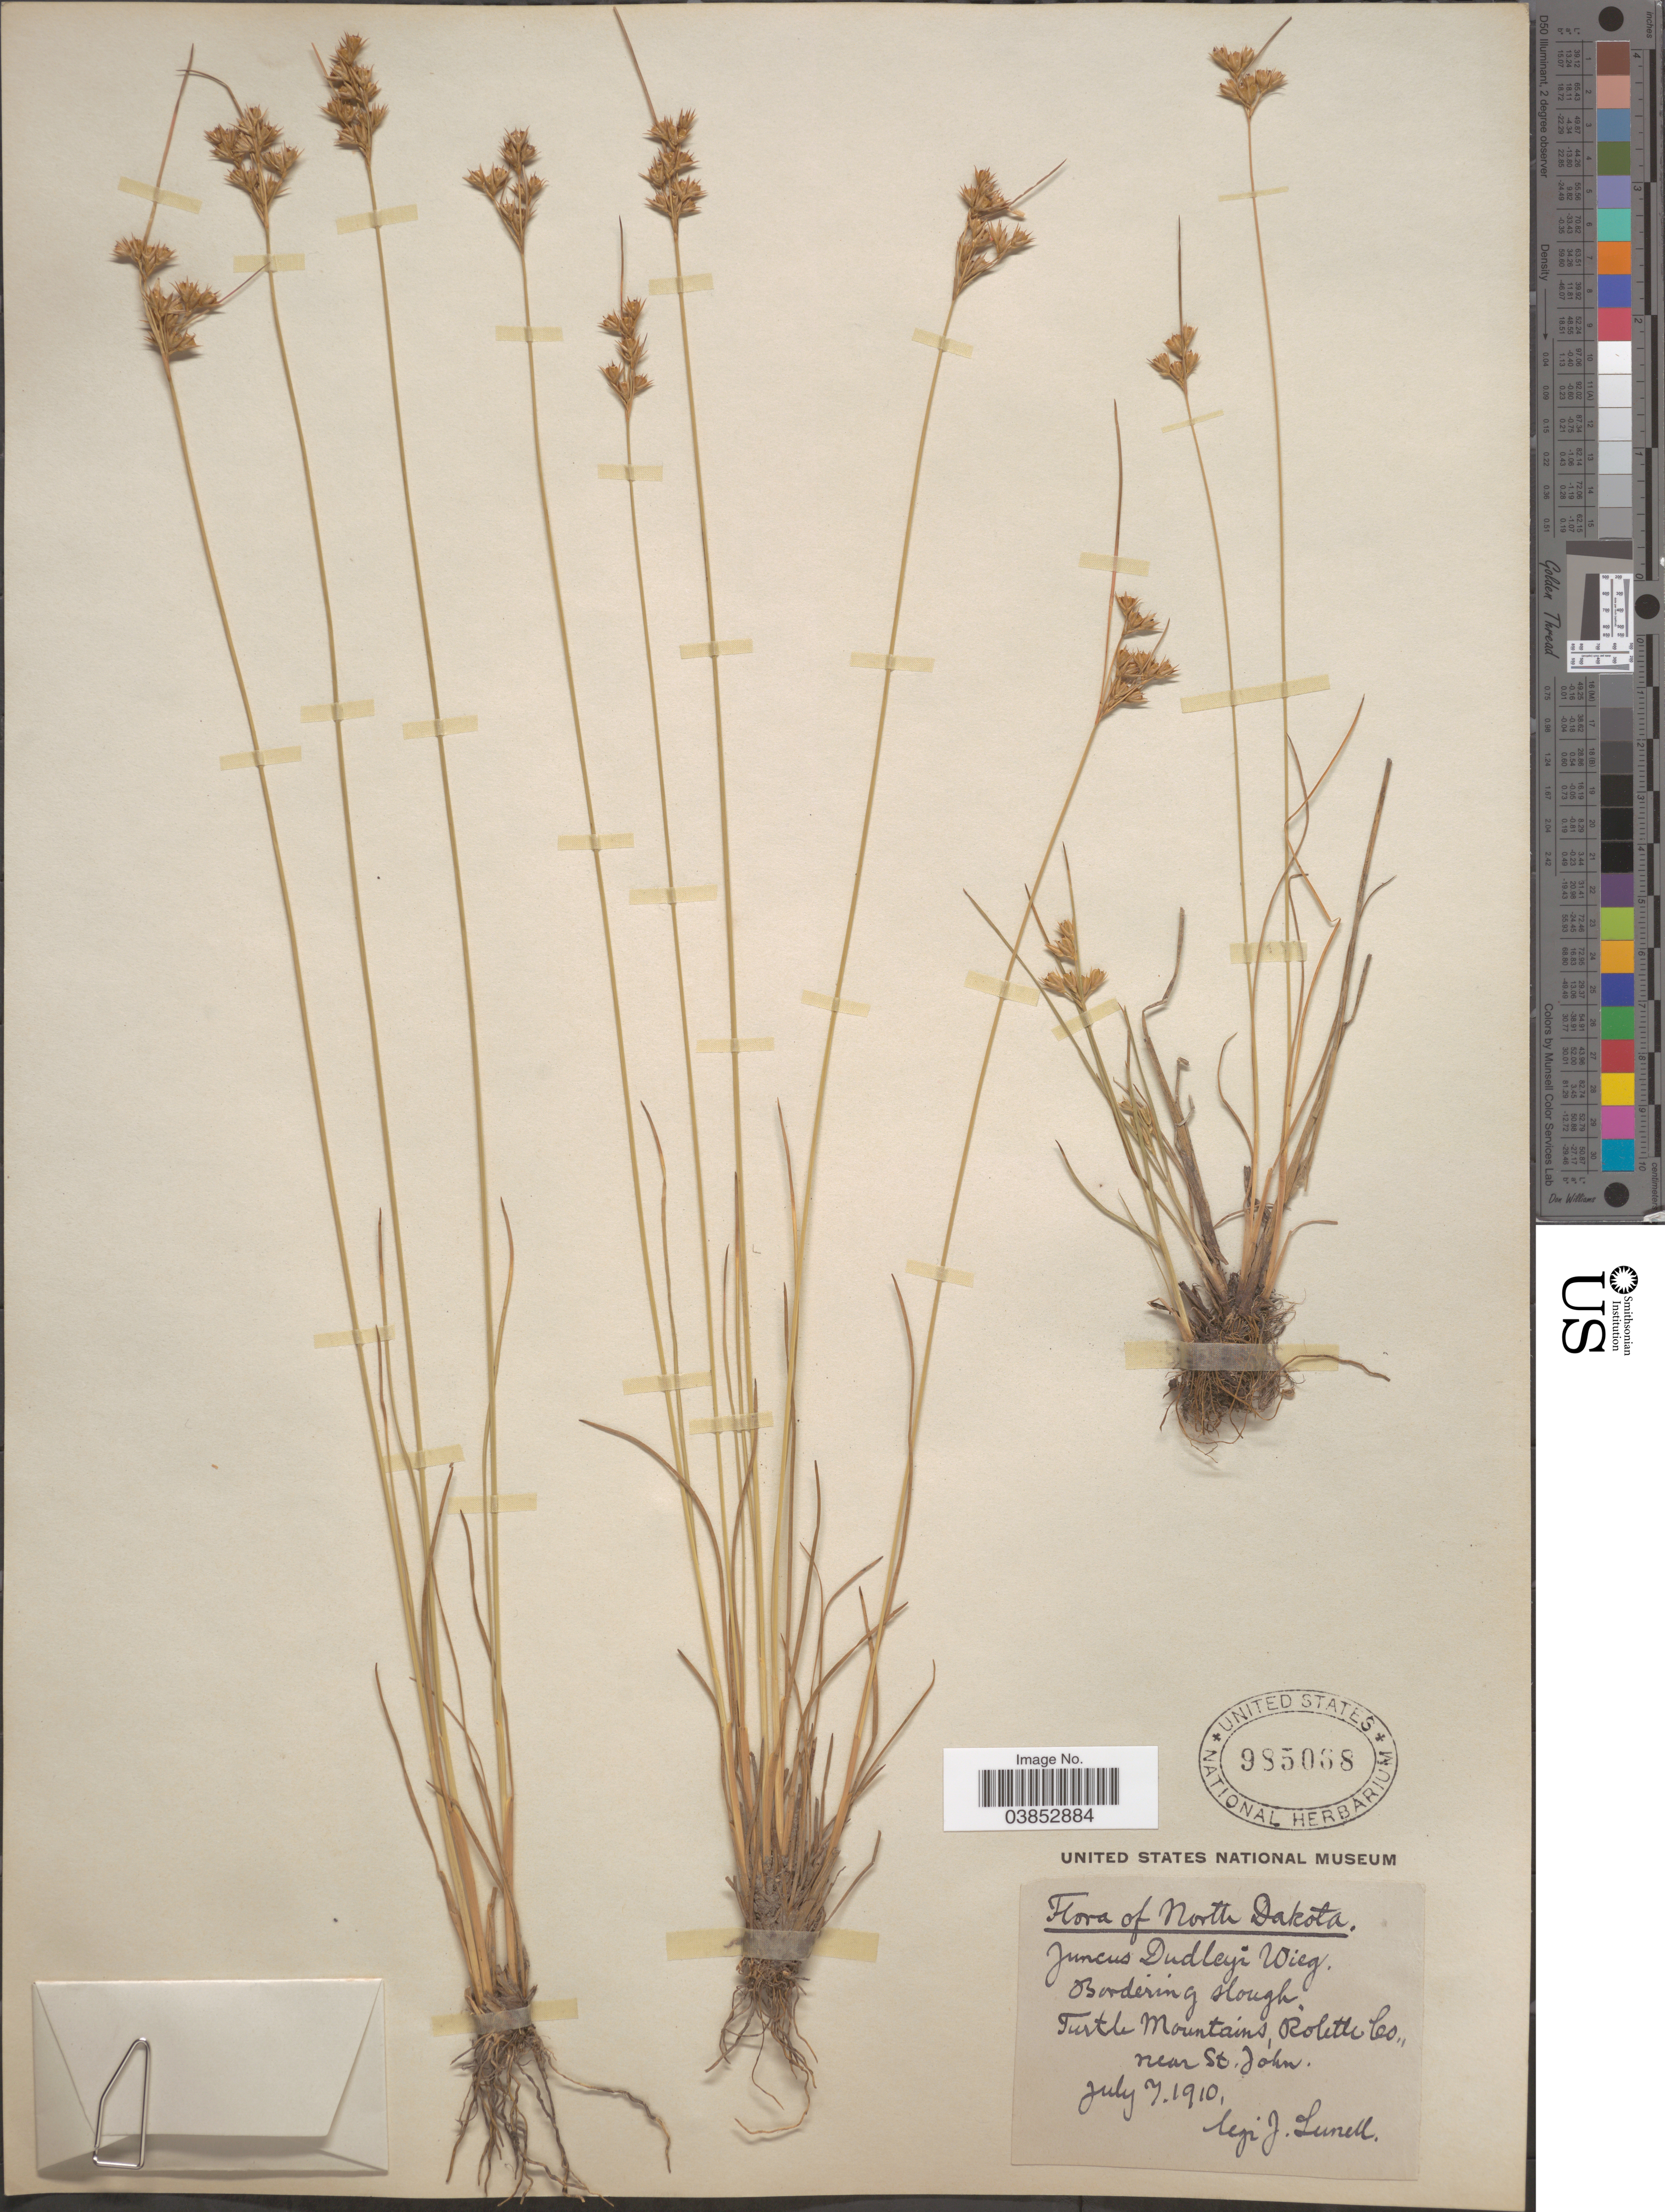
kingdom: Plantae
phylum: Tracheophyta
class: Liliopsida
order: Poales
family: Juncaceae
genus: Juncus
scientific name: Juncus dudleyi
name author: Wiegand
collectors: J. Lunell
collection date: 1910-07-07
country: United States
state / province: North Dakota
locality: Bordering slough. Turtle Mountains, Rolette Co., near St. John.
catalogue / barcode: US 985088